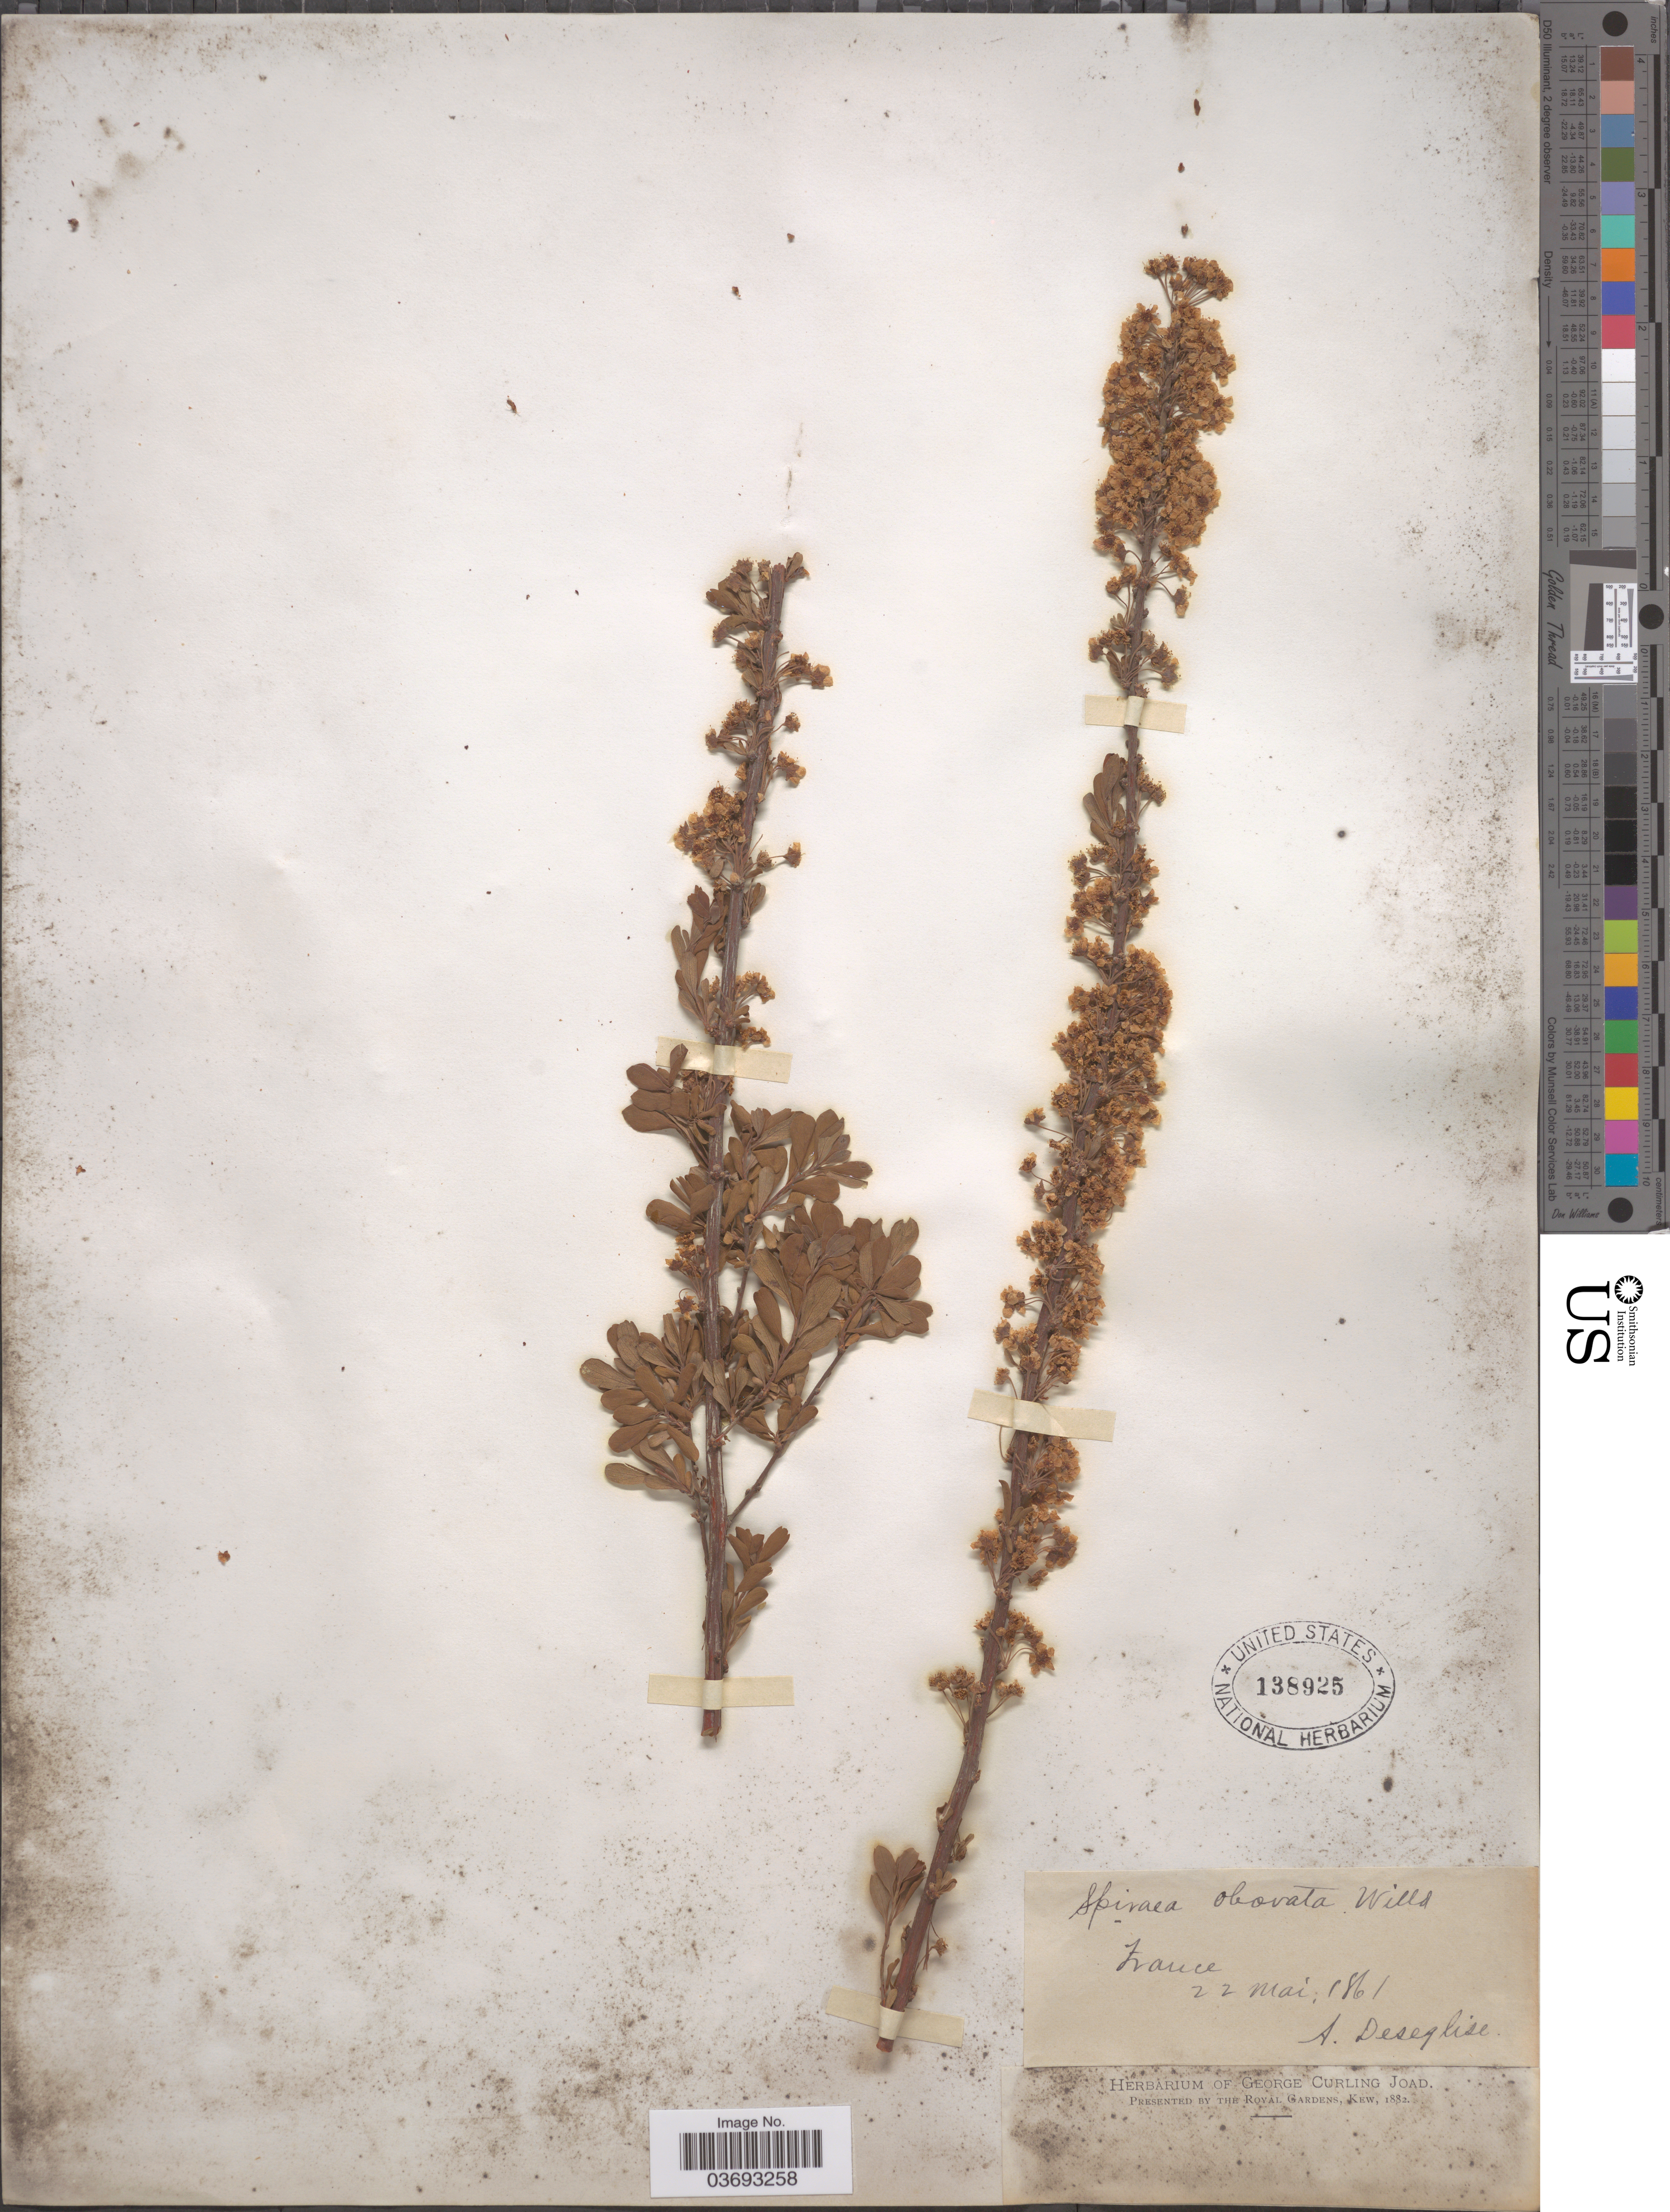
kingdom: Plantae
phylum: Tracheophyta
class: Magnoliopsida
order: Rosales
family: Rosaceae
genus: Spiraea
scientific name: Spiraea obovata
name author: Waldst. & Kit.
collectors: A. Deseglise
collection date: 1861-05-22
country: France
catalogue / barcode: US 138925